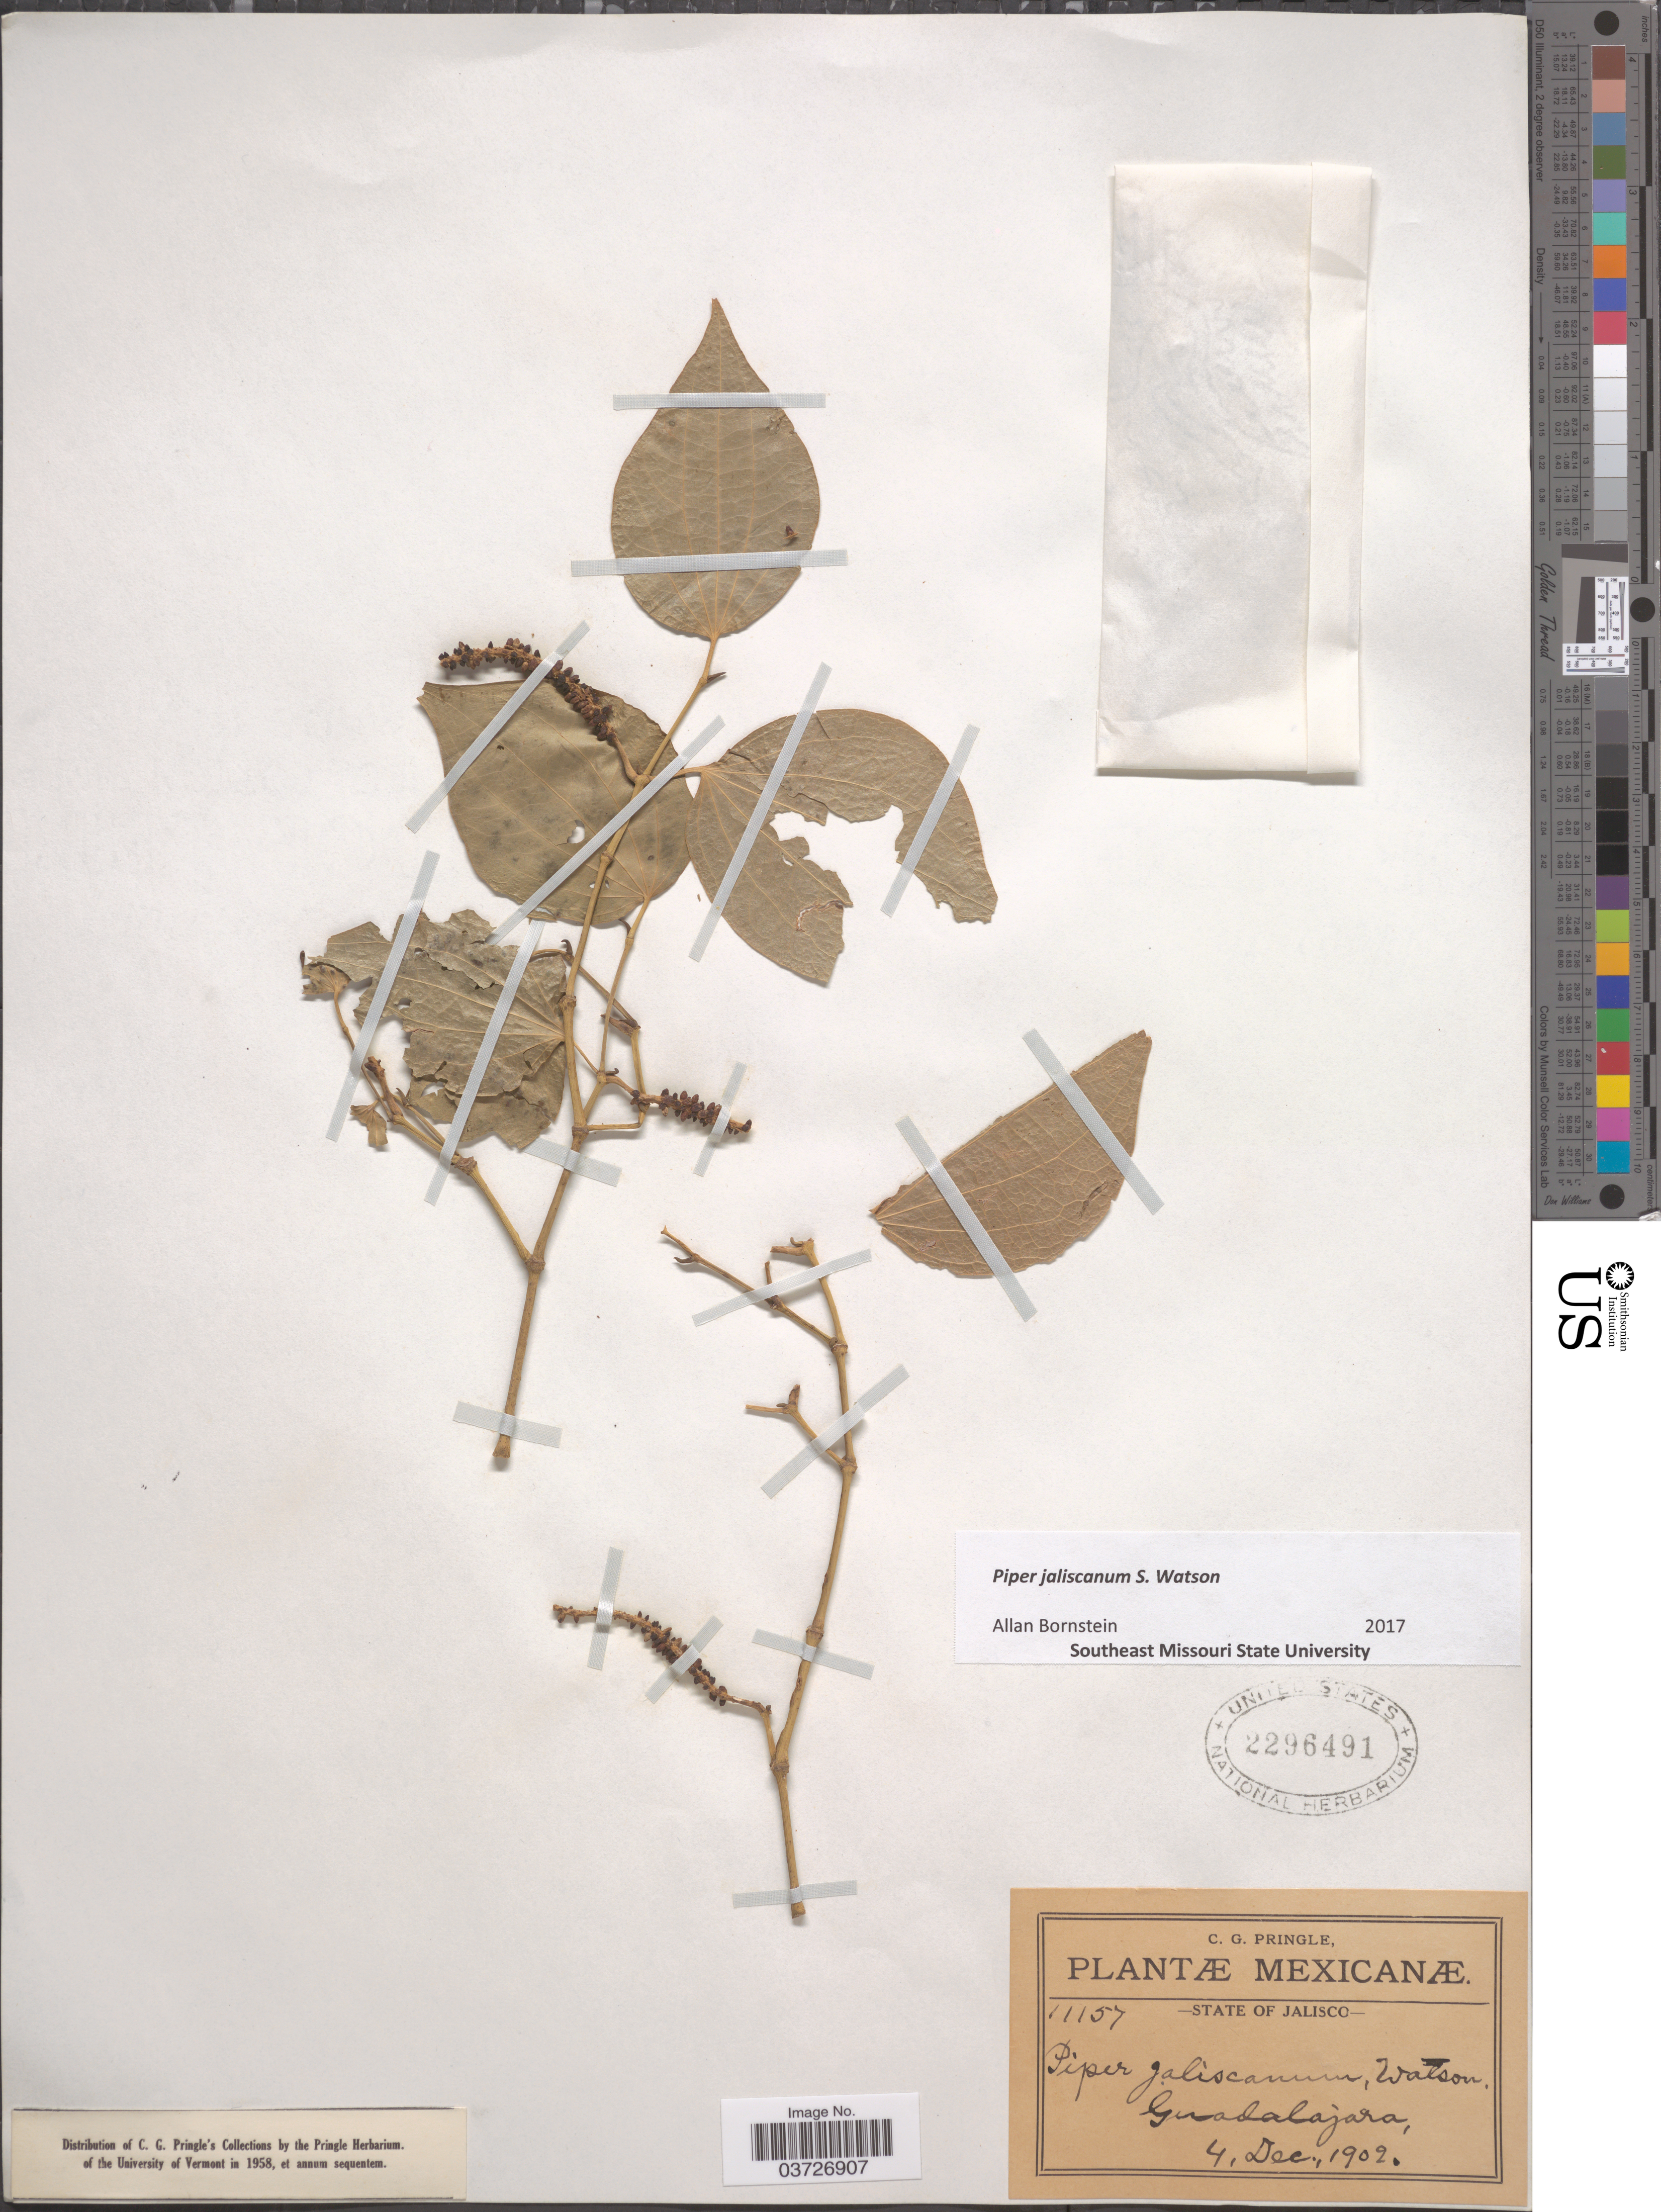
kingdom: Plantae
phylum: Tracheophyta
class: Magnoliopsida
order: Piperales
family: Piperaceae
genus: Piper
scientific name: Piper jaliscanum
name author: S. Watson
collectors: C. G. Pringle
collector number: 11157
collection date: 1902-12-04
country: Mexico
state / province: Jalisco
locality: Guadalajara.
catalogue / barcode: US 2296491